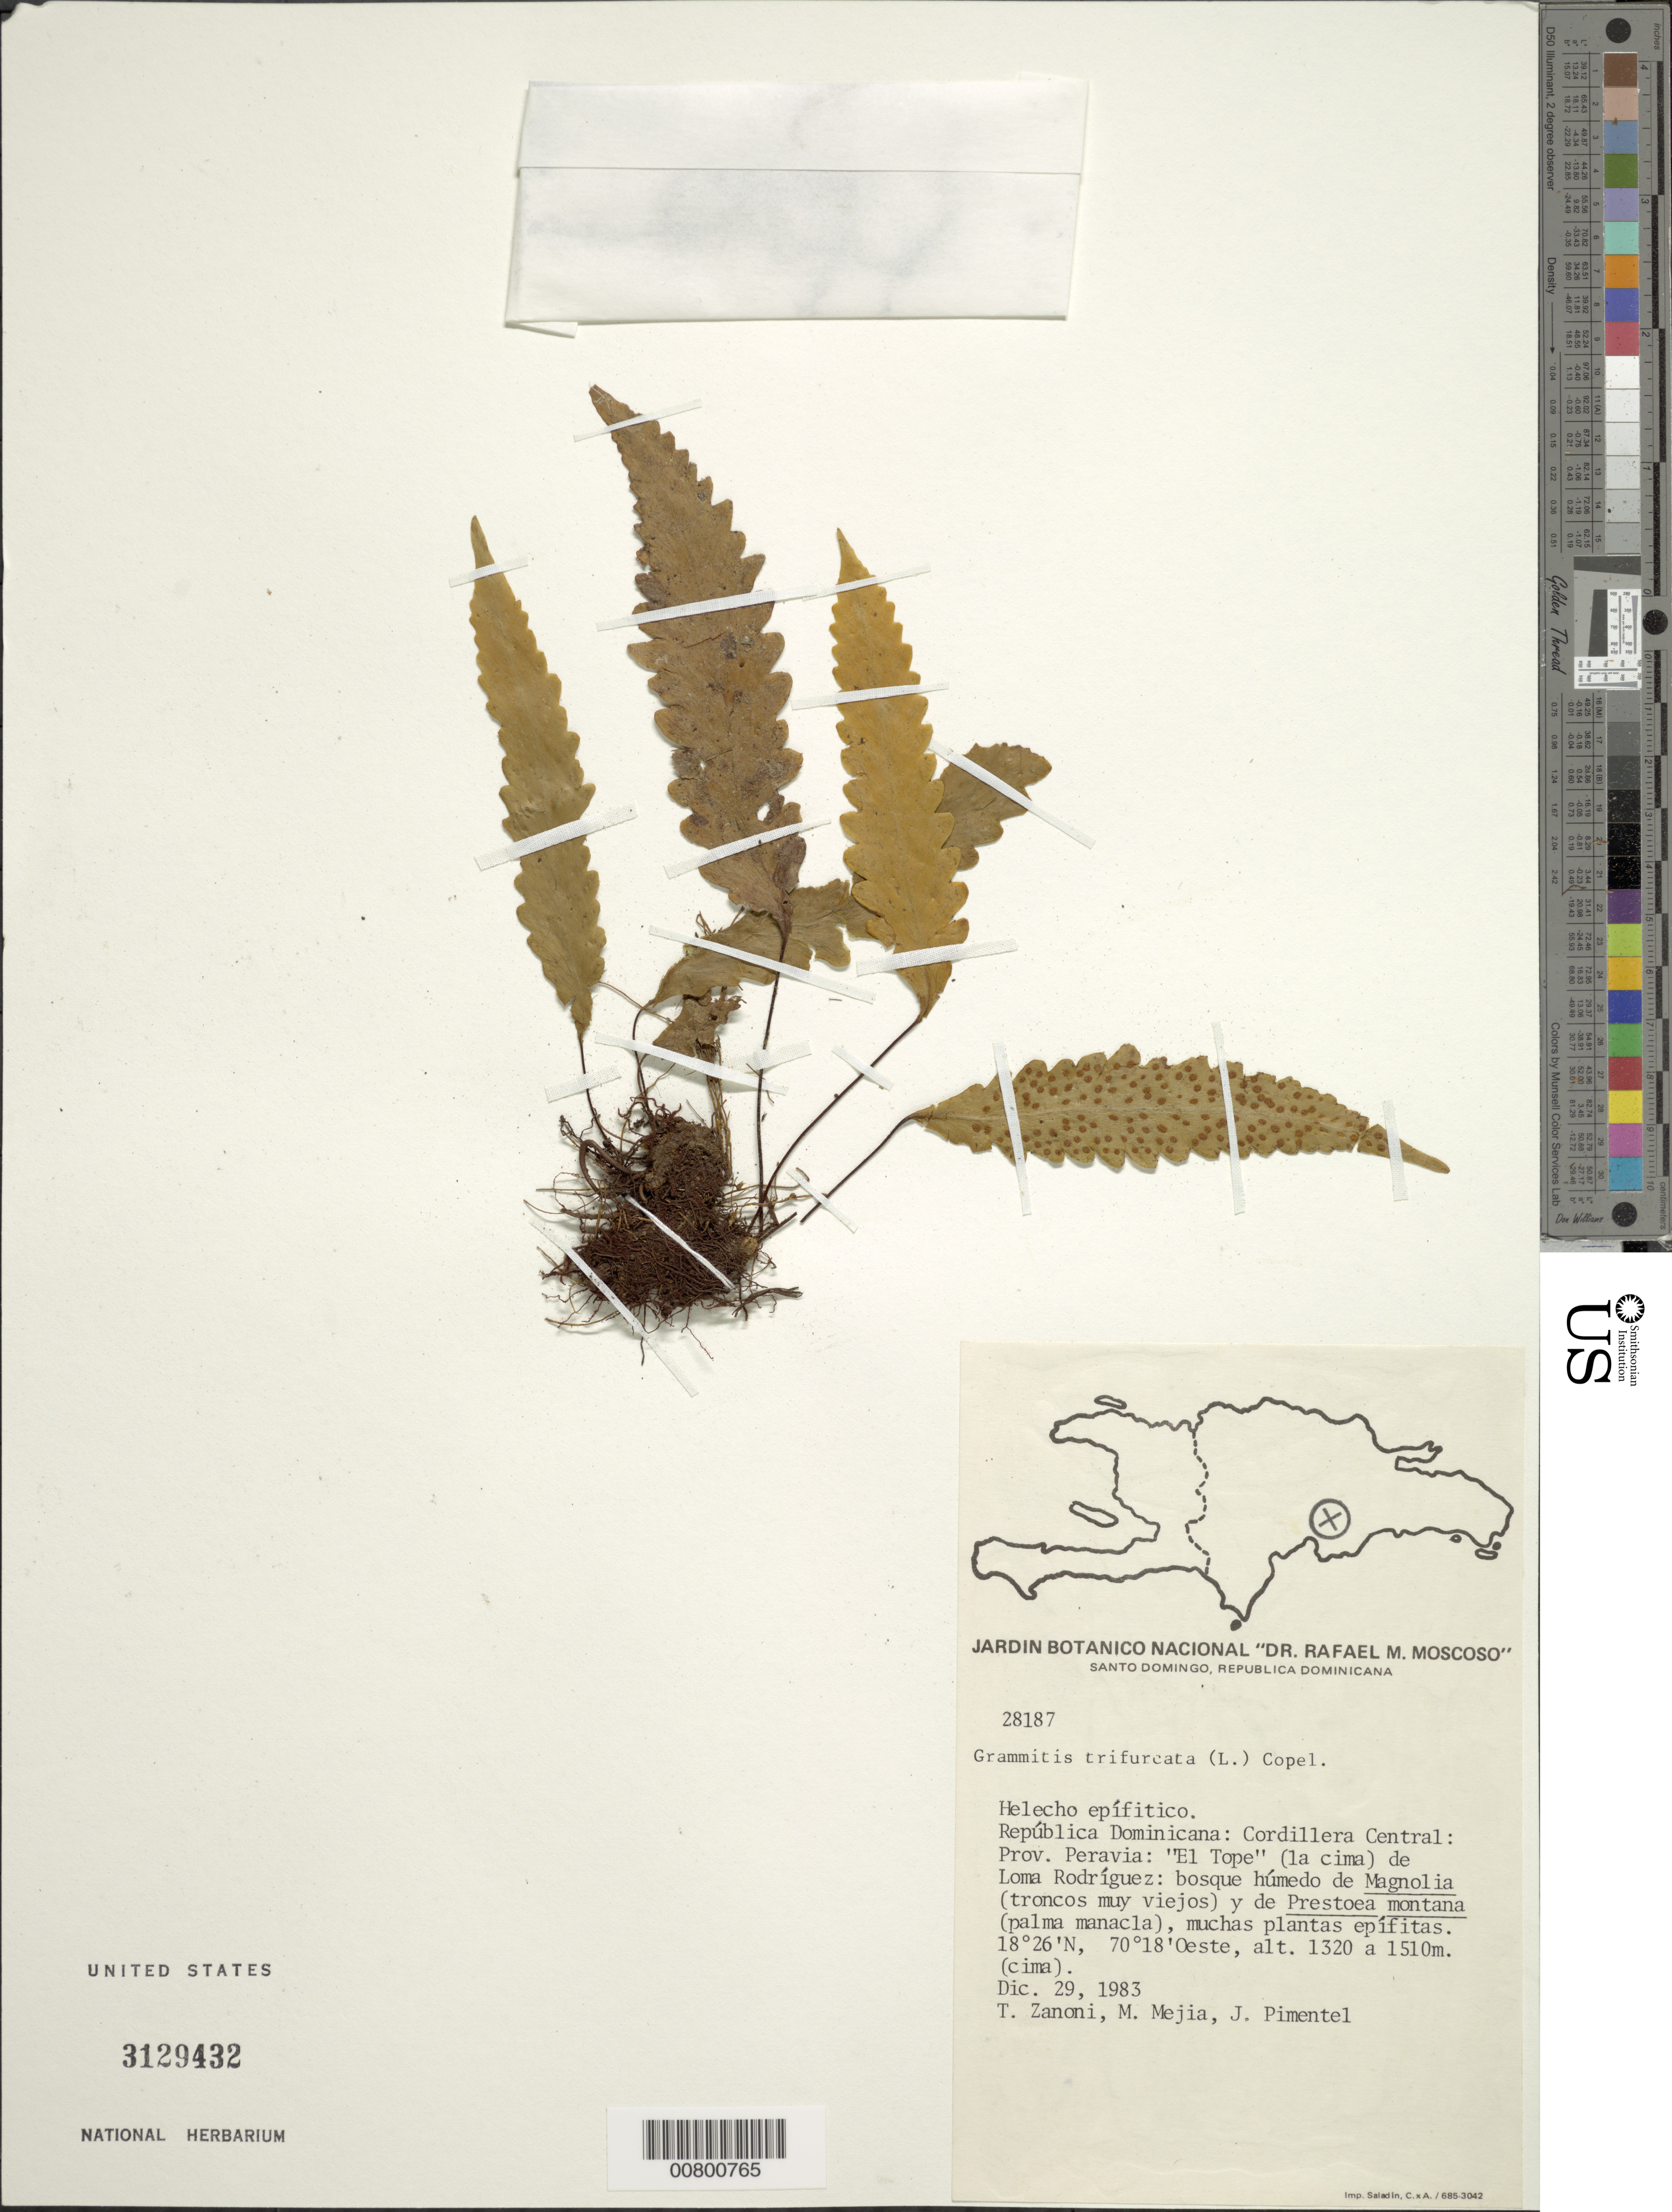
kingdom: Plantae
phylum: Tracheophyta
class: Polypodiopsida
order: Polypodiales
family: Polypodiaceae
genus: Enterosora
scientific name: Enterosora trifurcata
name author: (L.) L.E. Bishop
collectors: T. A. Zanoni, M. Mejia & J. Pimentel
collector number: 28187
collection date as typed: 29 Dec 1983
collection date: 1983-12-29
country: Dominican Republic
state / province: Peravia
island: Hispaniola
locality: Cordillera Central, "El Tope" (la cima) de Loma Rodríguez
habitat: Bosque humedo de mgnolia (troncos muy viejos) y de Prestoea montana (palma manacla), juchas plantas epifitas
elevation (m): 1320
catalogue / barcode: US 3129432